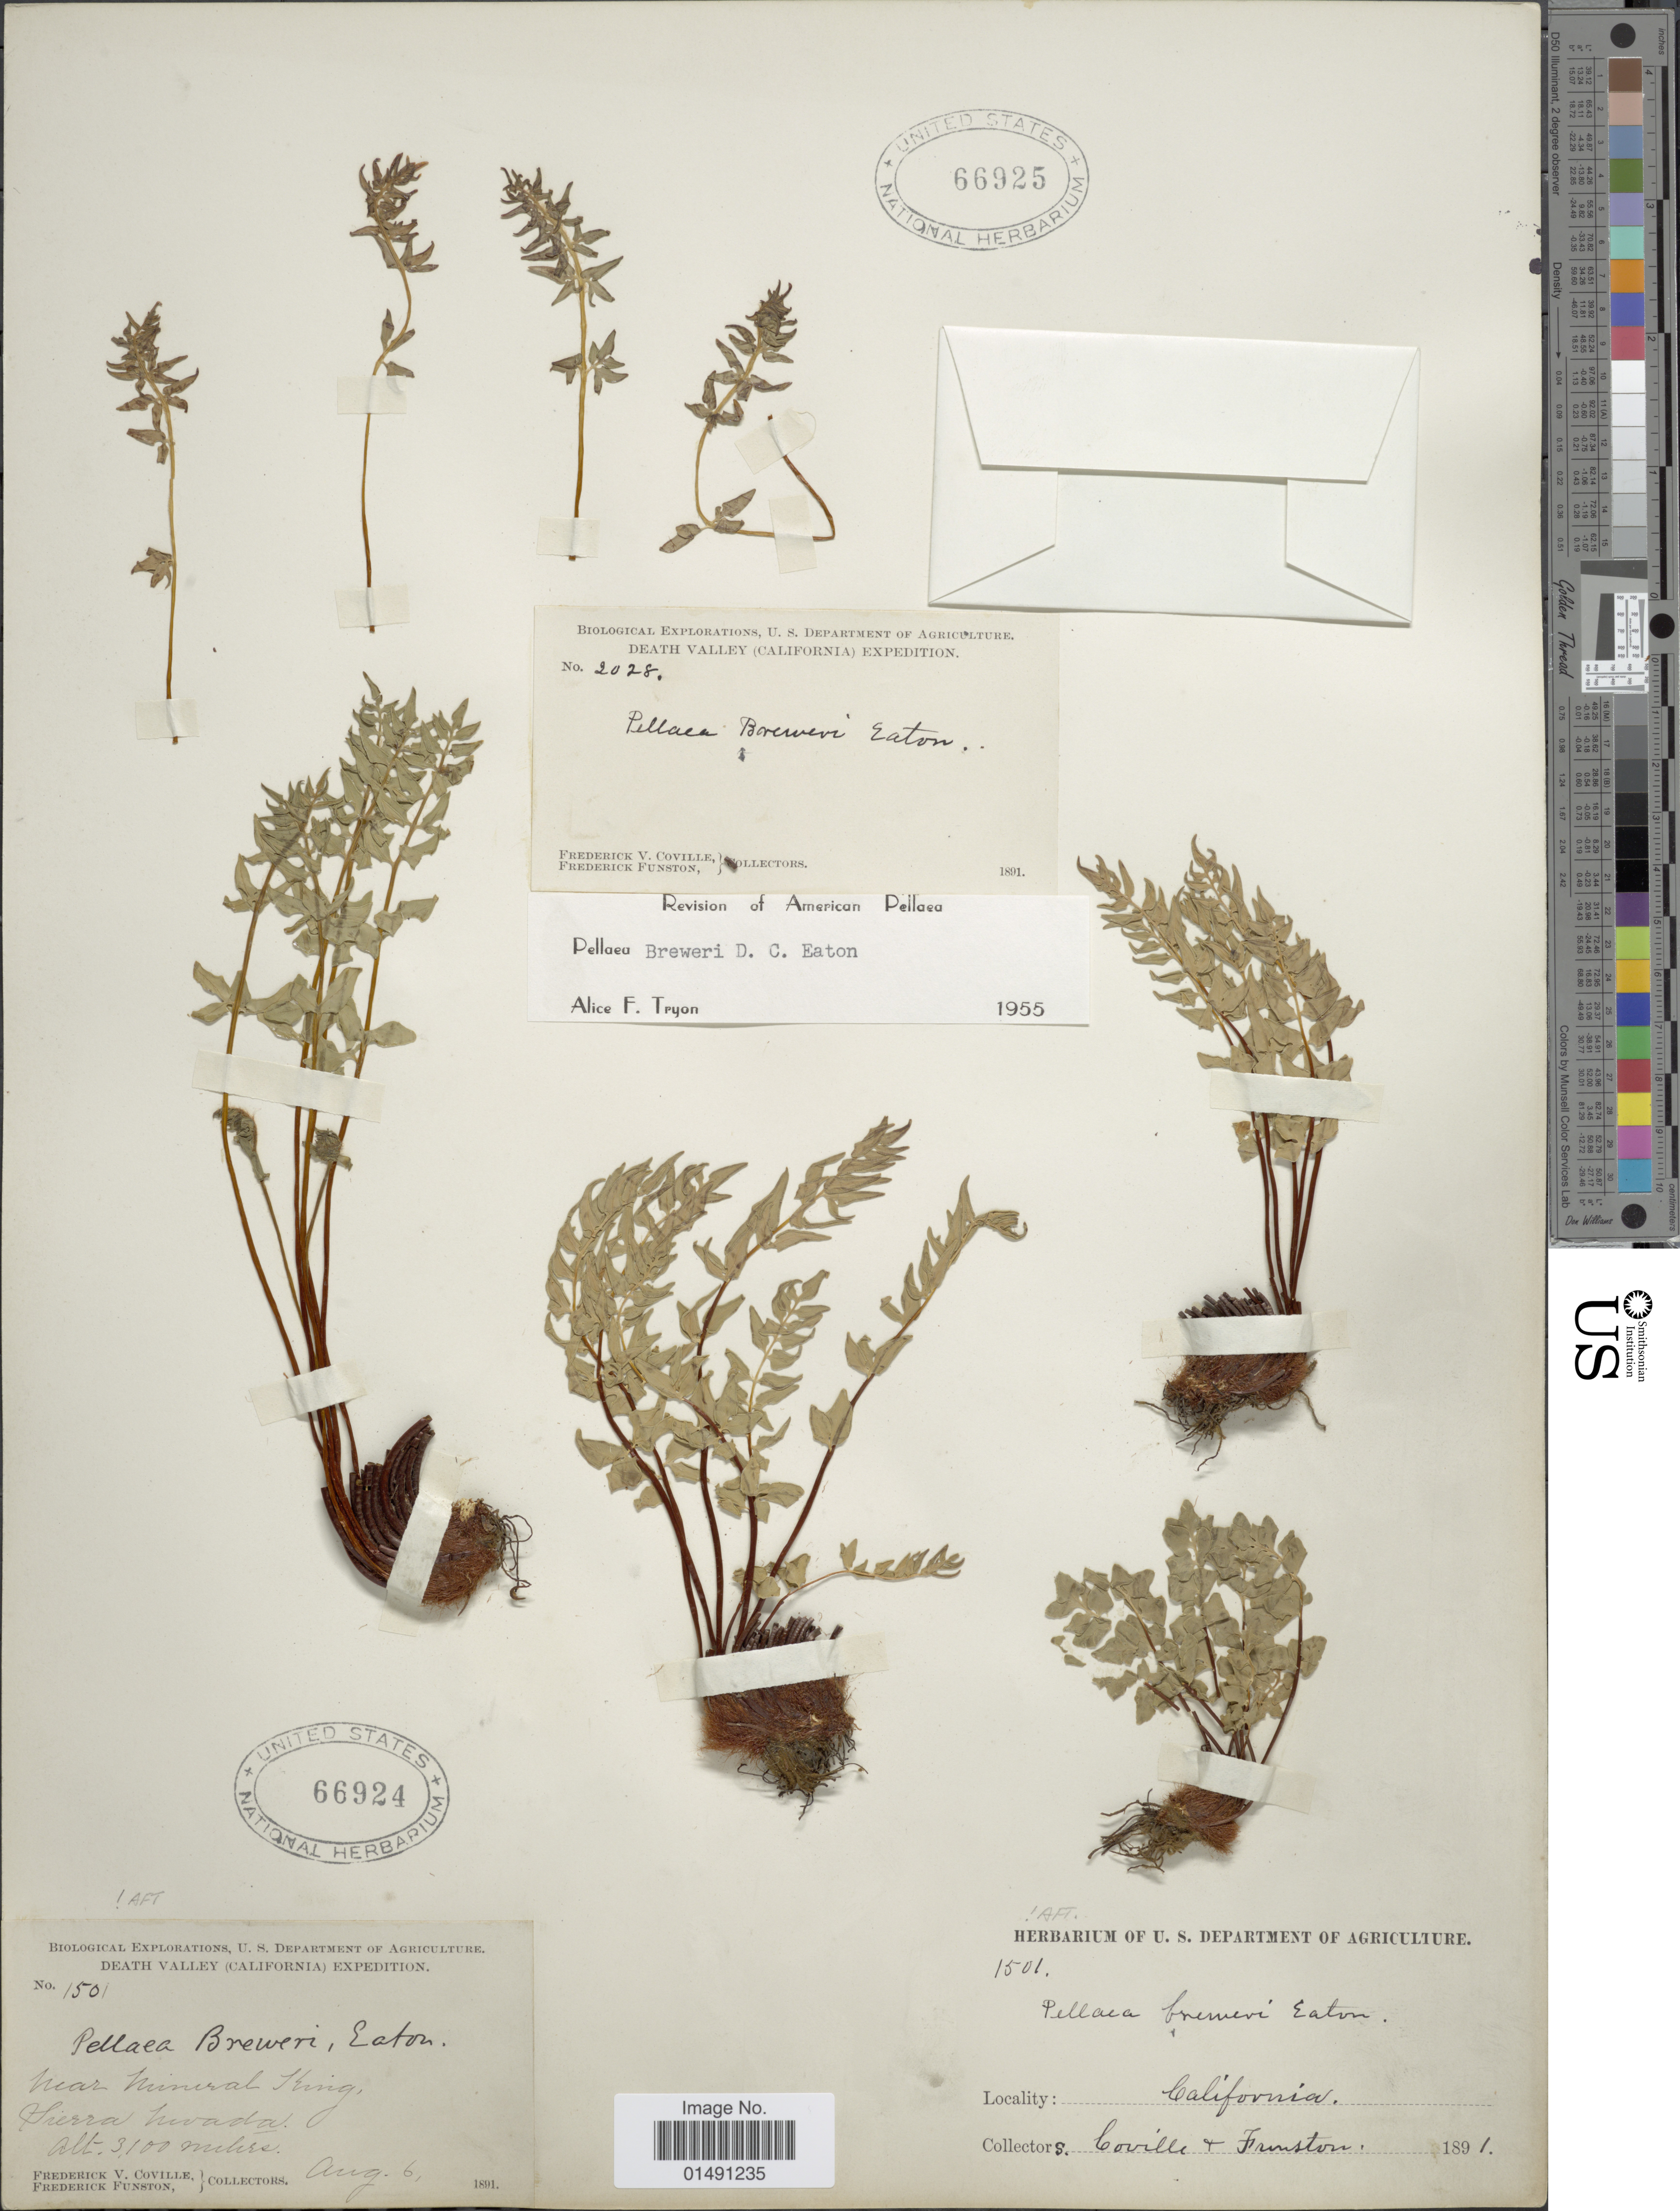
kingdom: Plantae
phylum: Tracheophyta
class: Polypodiopsida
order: Polypodiales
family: Pteridaceae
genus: Pellaea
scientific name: Pellaea breweri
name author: D.C. Eaton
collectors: F. V. Coville & F. Funston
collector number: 2028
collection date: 1891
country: United States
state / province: California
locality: Death Valley Near Mineral King, Sierra Nevada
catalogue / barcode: US 66925-2